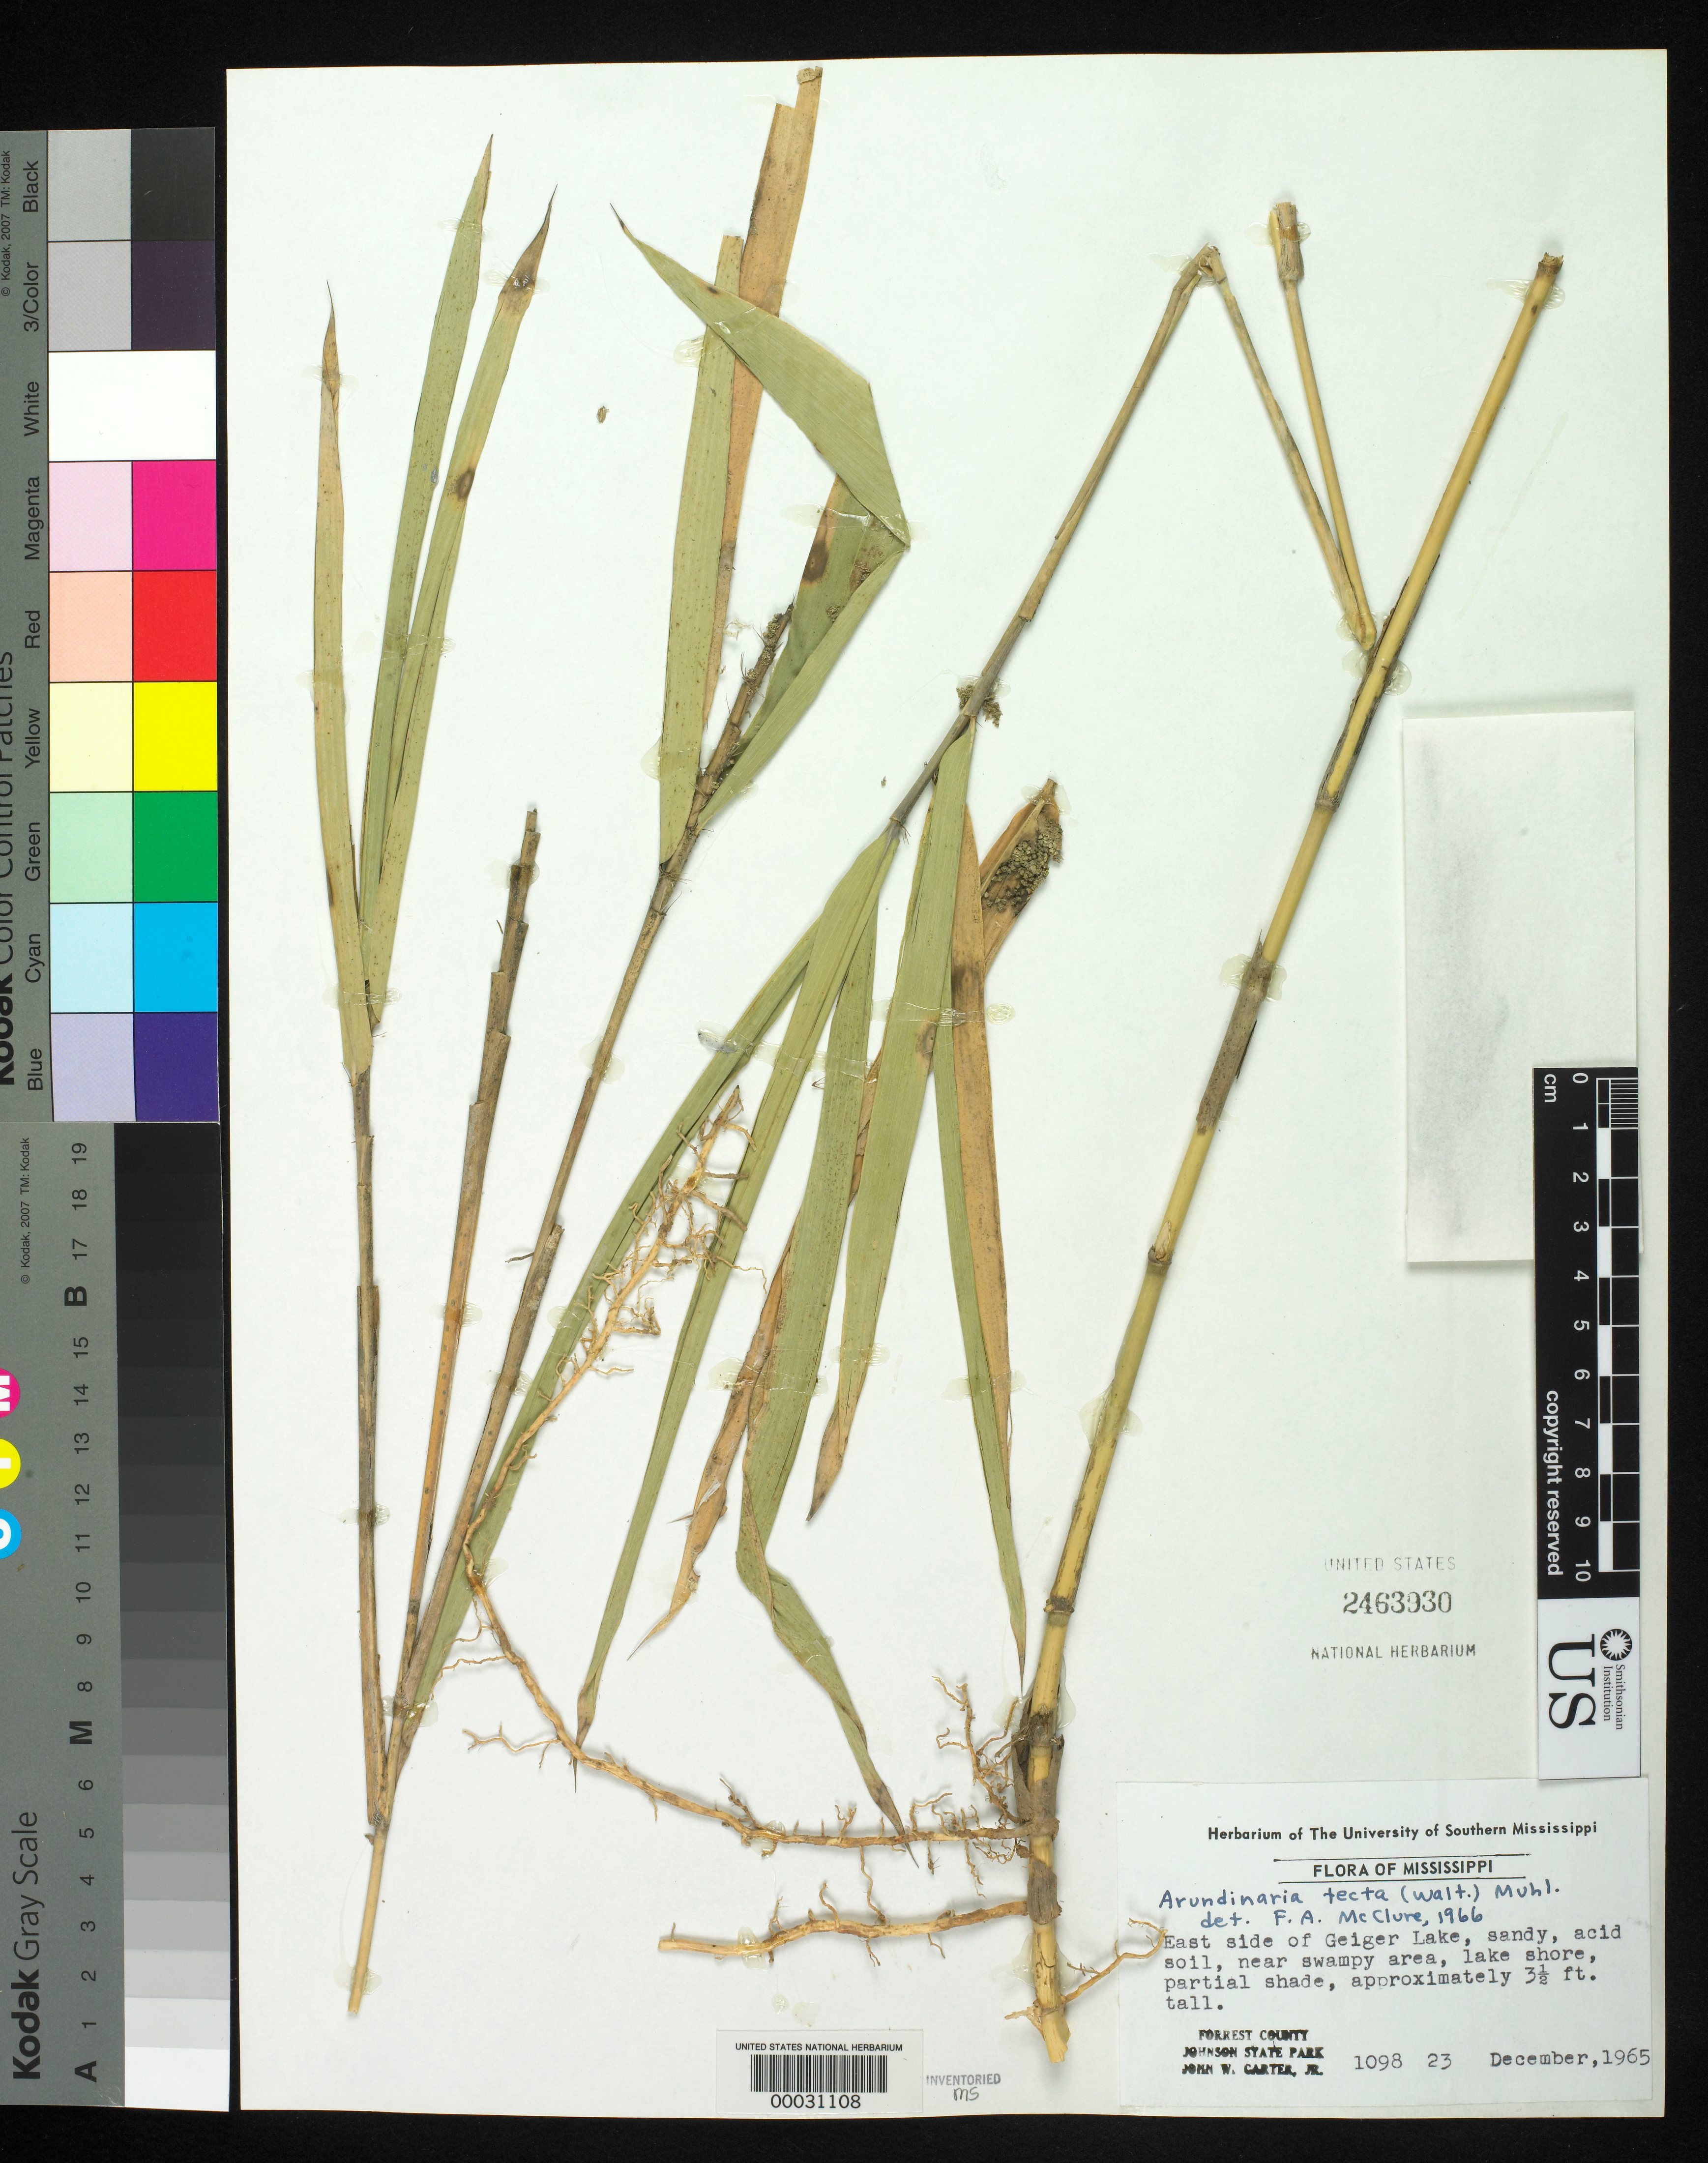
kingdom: Plantae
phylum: Tracheophyta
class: Liliopsida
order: Poales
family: Poaceae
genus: Arundinaria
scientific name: Arundinaria tecta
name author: (Walter) Muhl.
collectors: J. W. Carter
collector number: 1098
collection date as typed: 23 Dec 1965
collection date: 1965-12-23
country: United States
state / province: Mississippi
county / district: Forrest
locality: Johnson state park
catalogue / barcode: US 2463930